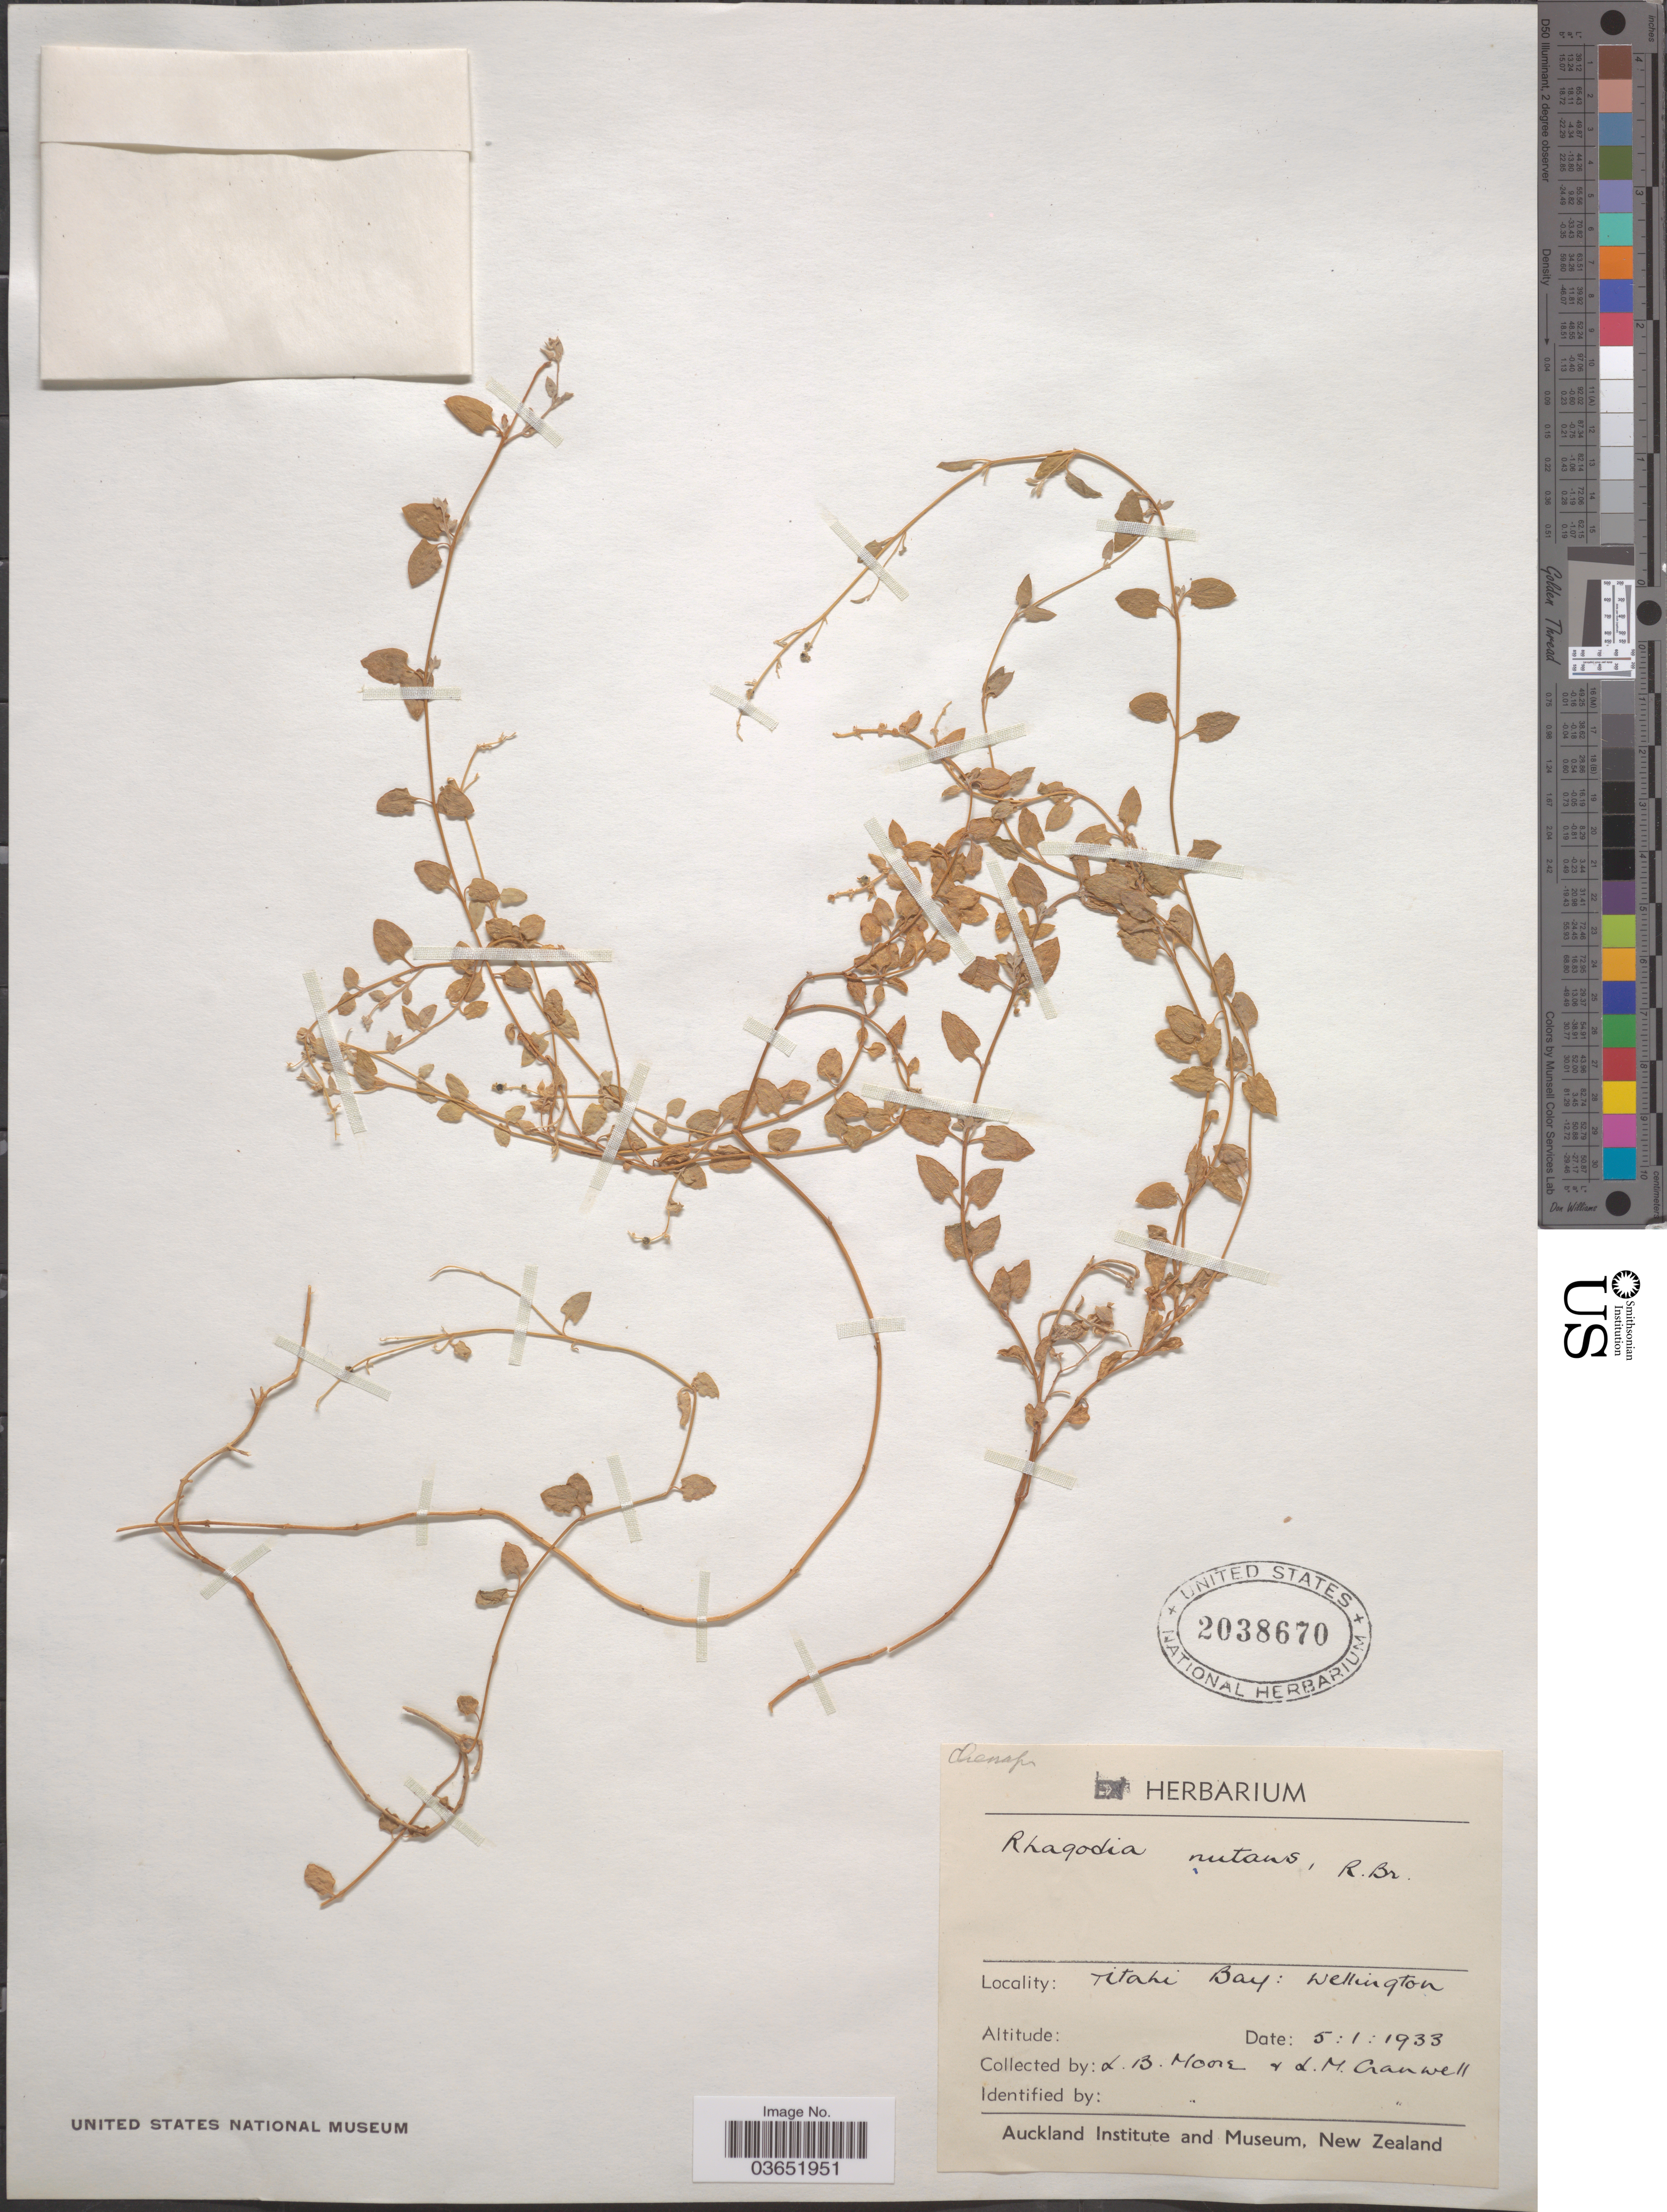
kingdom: Plantae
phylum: Tracheophyta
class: Magnoliopsida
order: Caryophyllales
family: Amaranthaceae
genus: Chenopodium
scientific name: Chenopodium nutans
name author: (R. Br.) S. Fuentes & Borsch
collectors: L. Moore & L. Cranwell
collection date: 1933-01-05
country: New Zealand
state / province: Wellington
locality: Titahi Bay.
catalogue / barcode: US 2038670